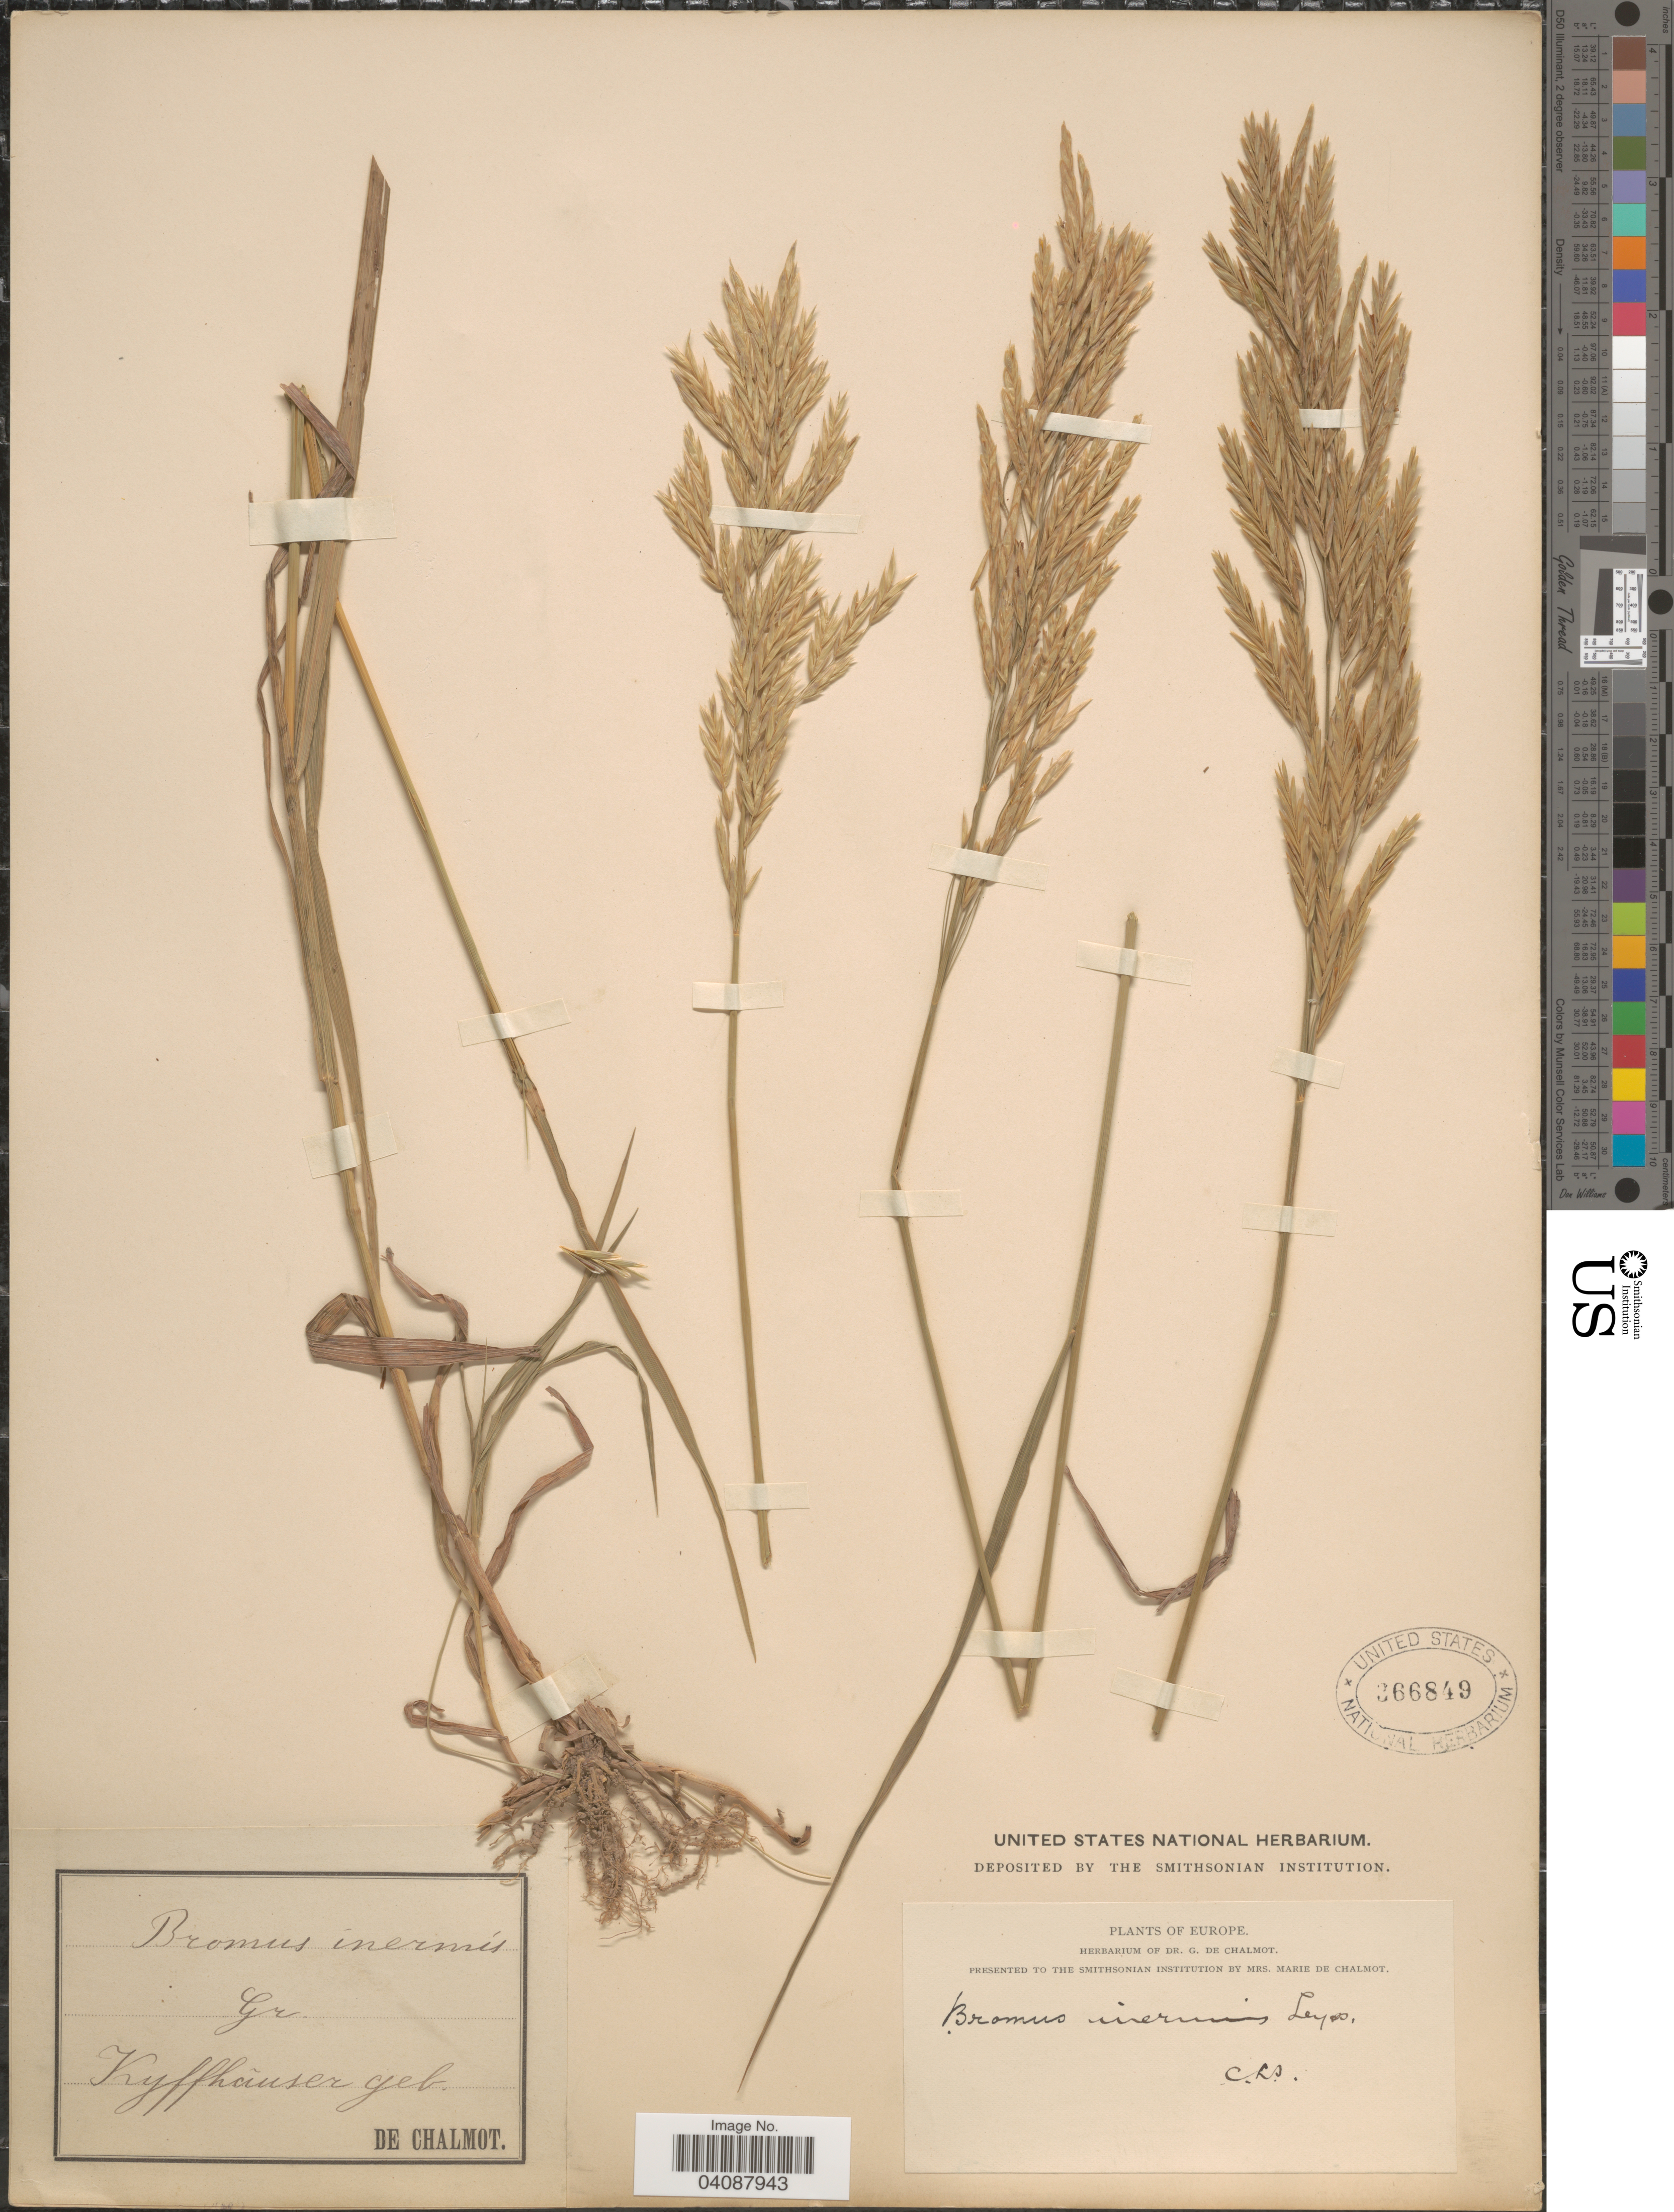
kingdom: Plantae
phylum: Tracheophyta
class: Liliopsida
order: Poales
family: Poaceae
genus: Bromus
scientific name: Bromus inermis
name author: Leyss.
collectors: G. de Chalmot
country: Germany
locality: Europe. Kyffhãuser geb.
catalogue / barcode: US 366849